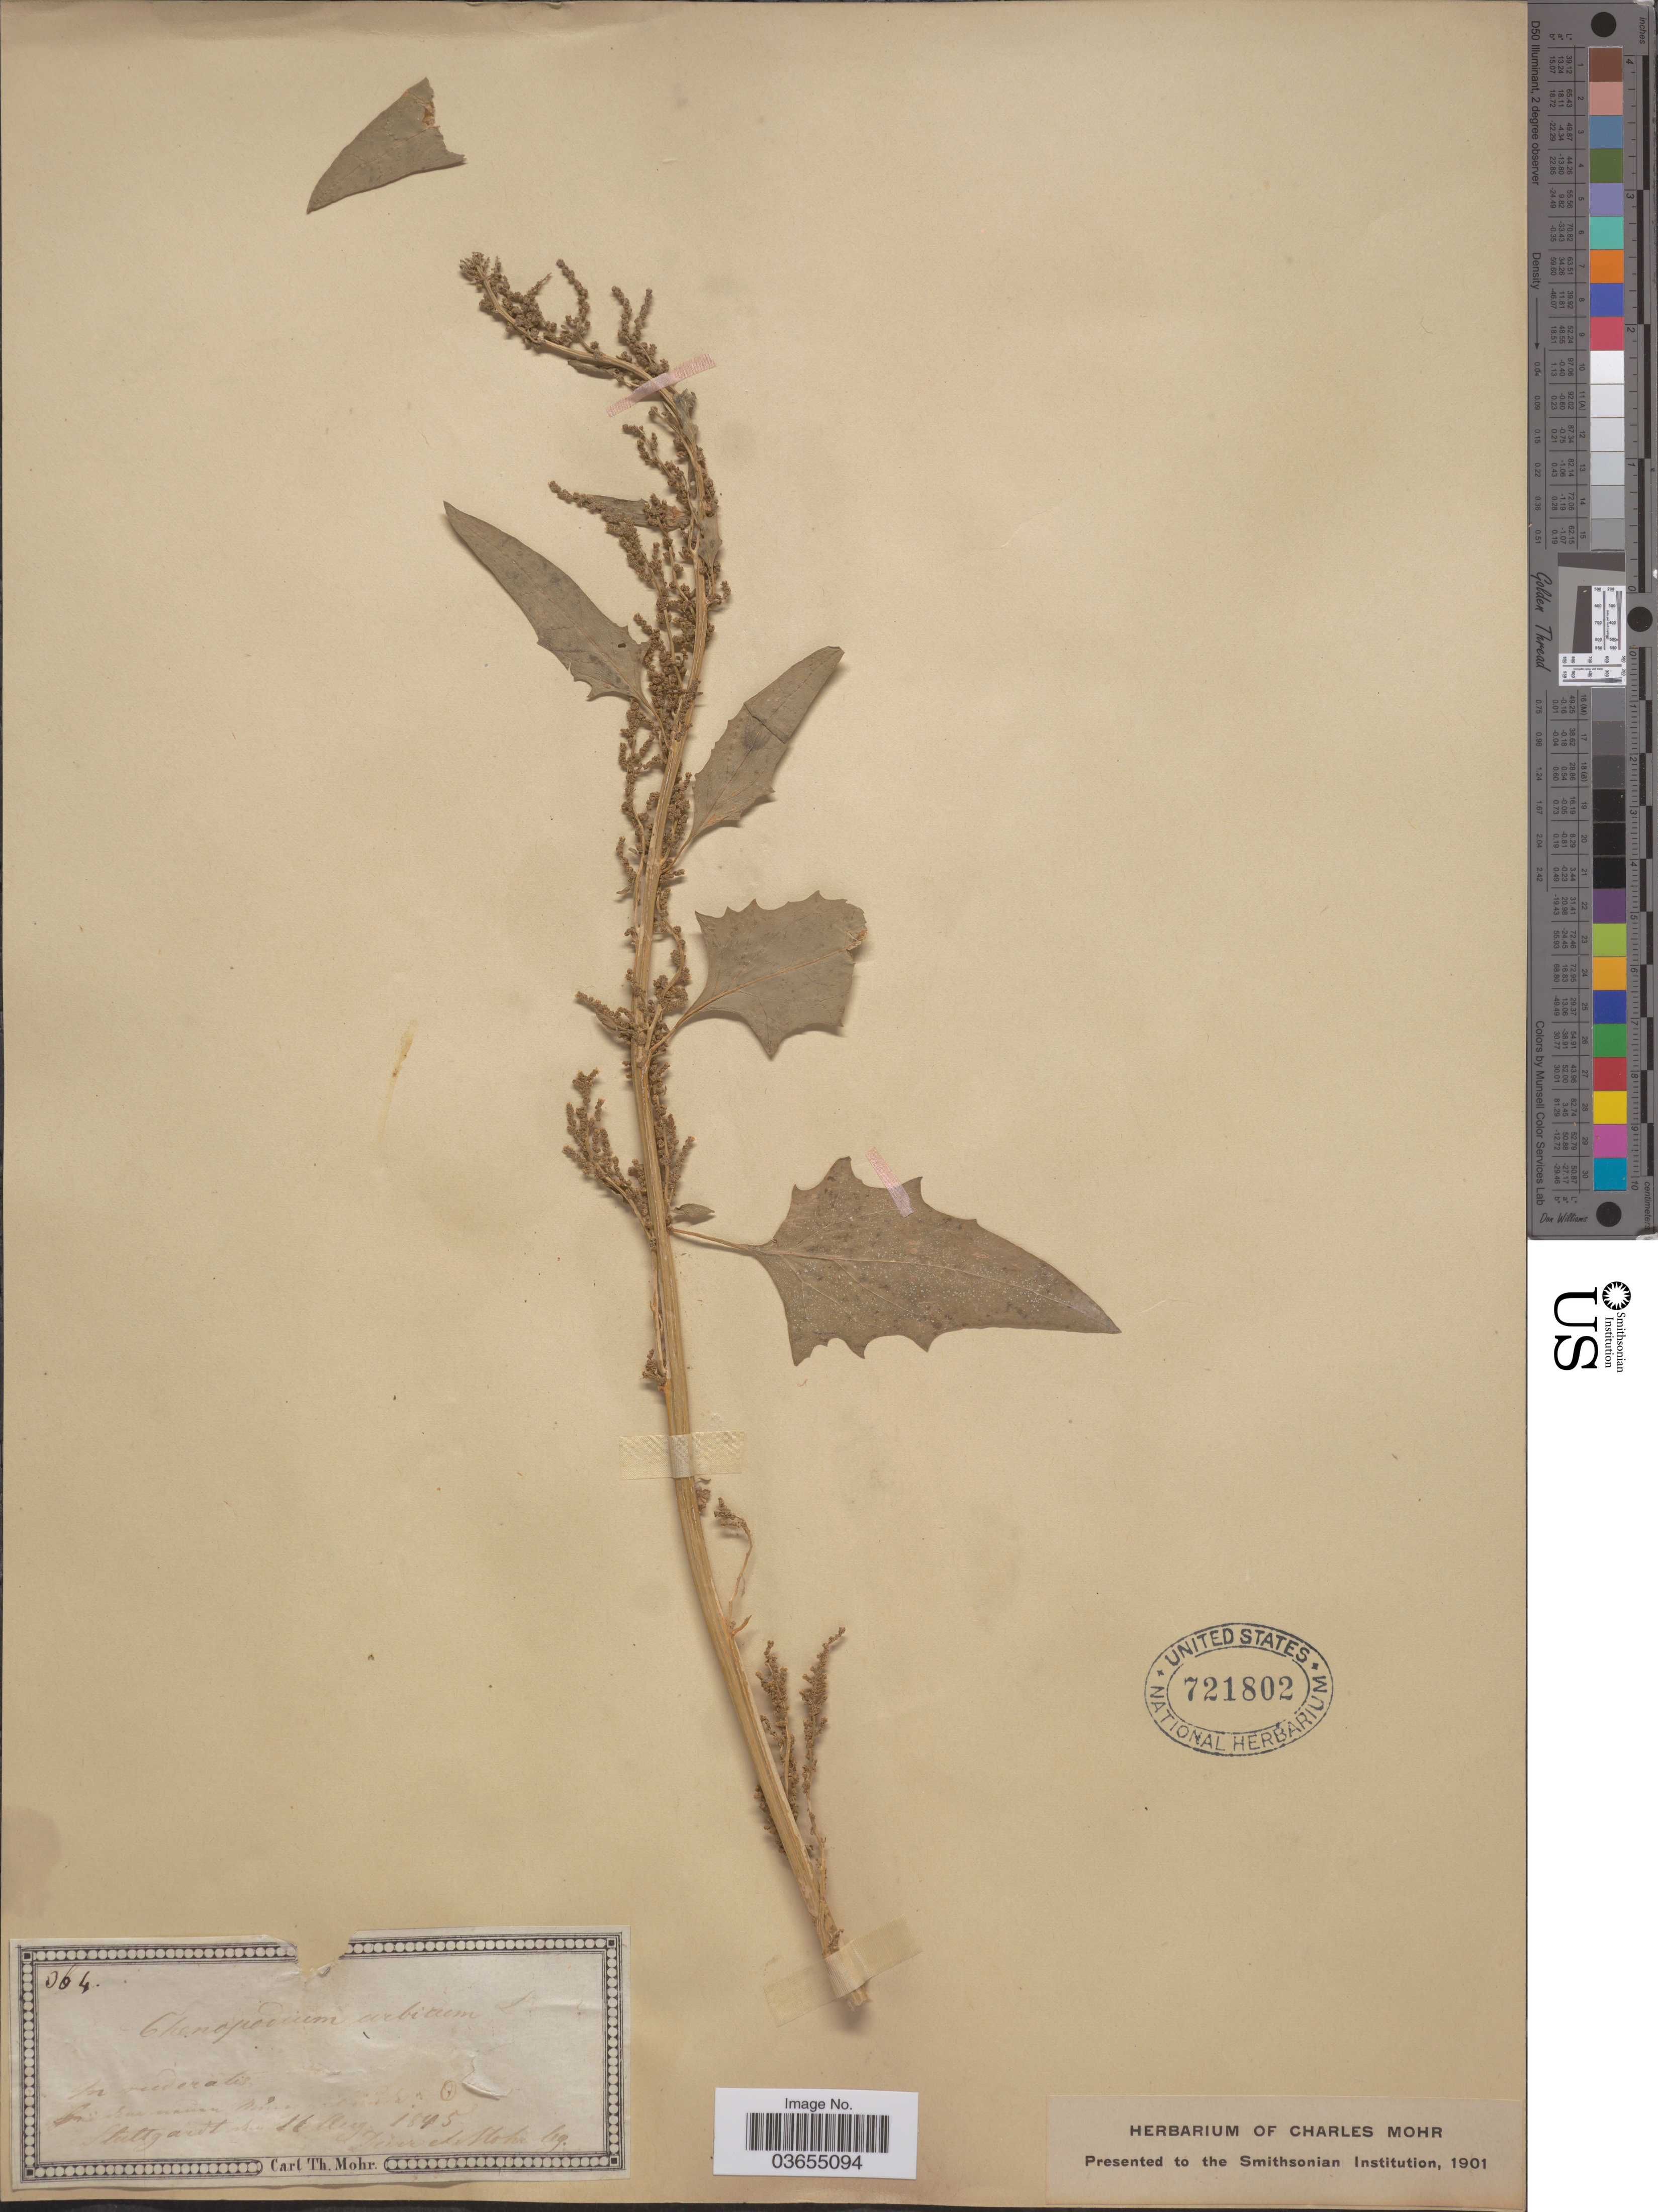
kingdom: Plantae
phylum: Tracheophyta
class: Magnoliopsida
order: Caryophyllales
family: Amaranthaceae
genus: Chenopodium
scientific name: Chenopodium urbicum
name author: L.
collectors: Collector illegible & Mohr, C. T. (herbarium)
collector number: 364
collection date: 1845-08-11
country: Germany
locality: [illegible text] Stuttgardt.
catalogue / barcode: US 721802